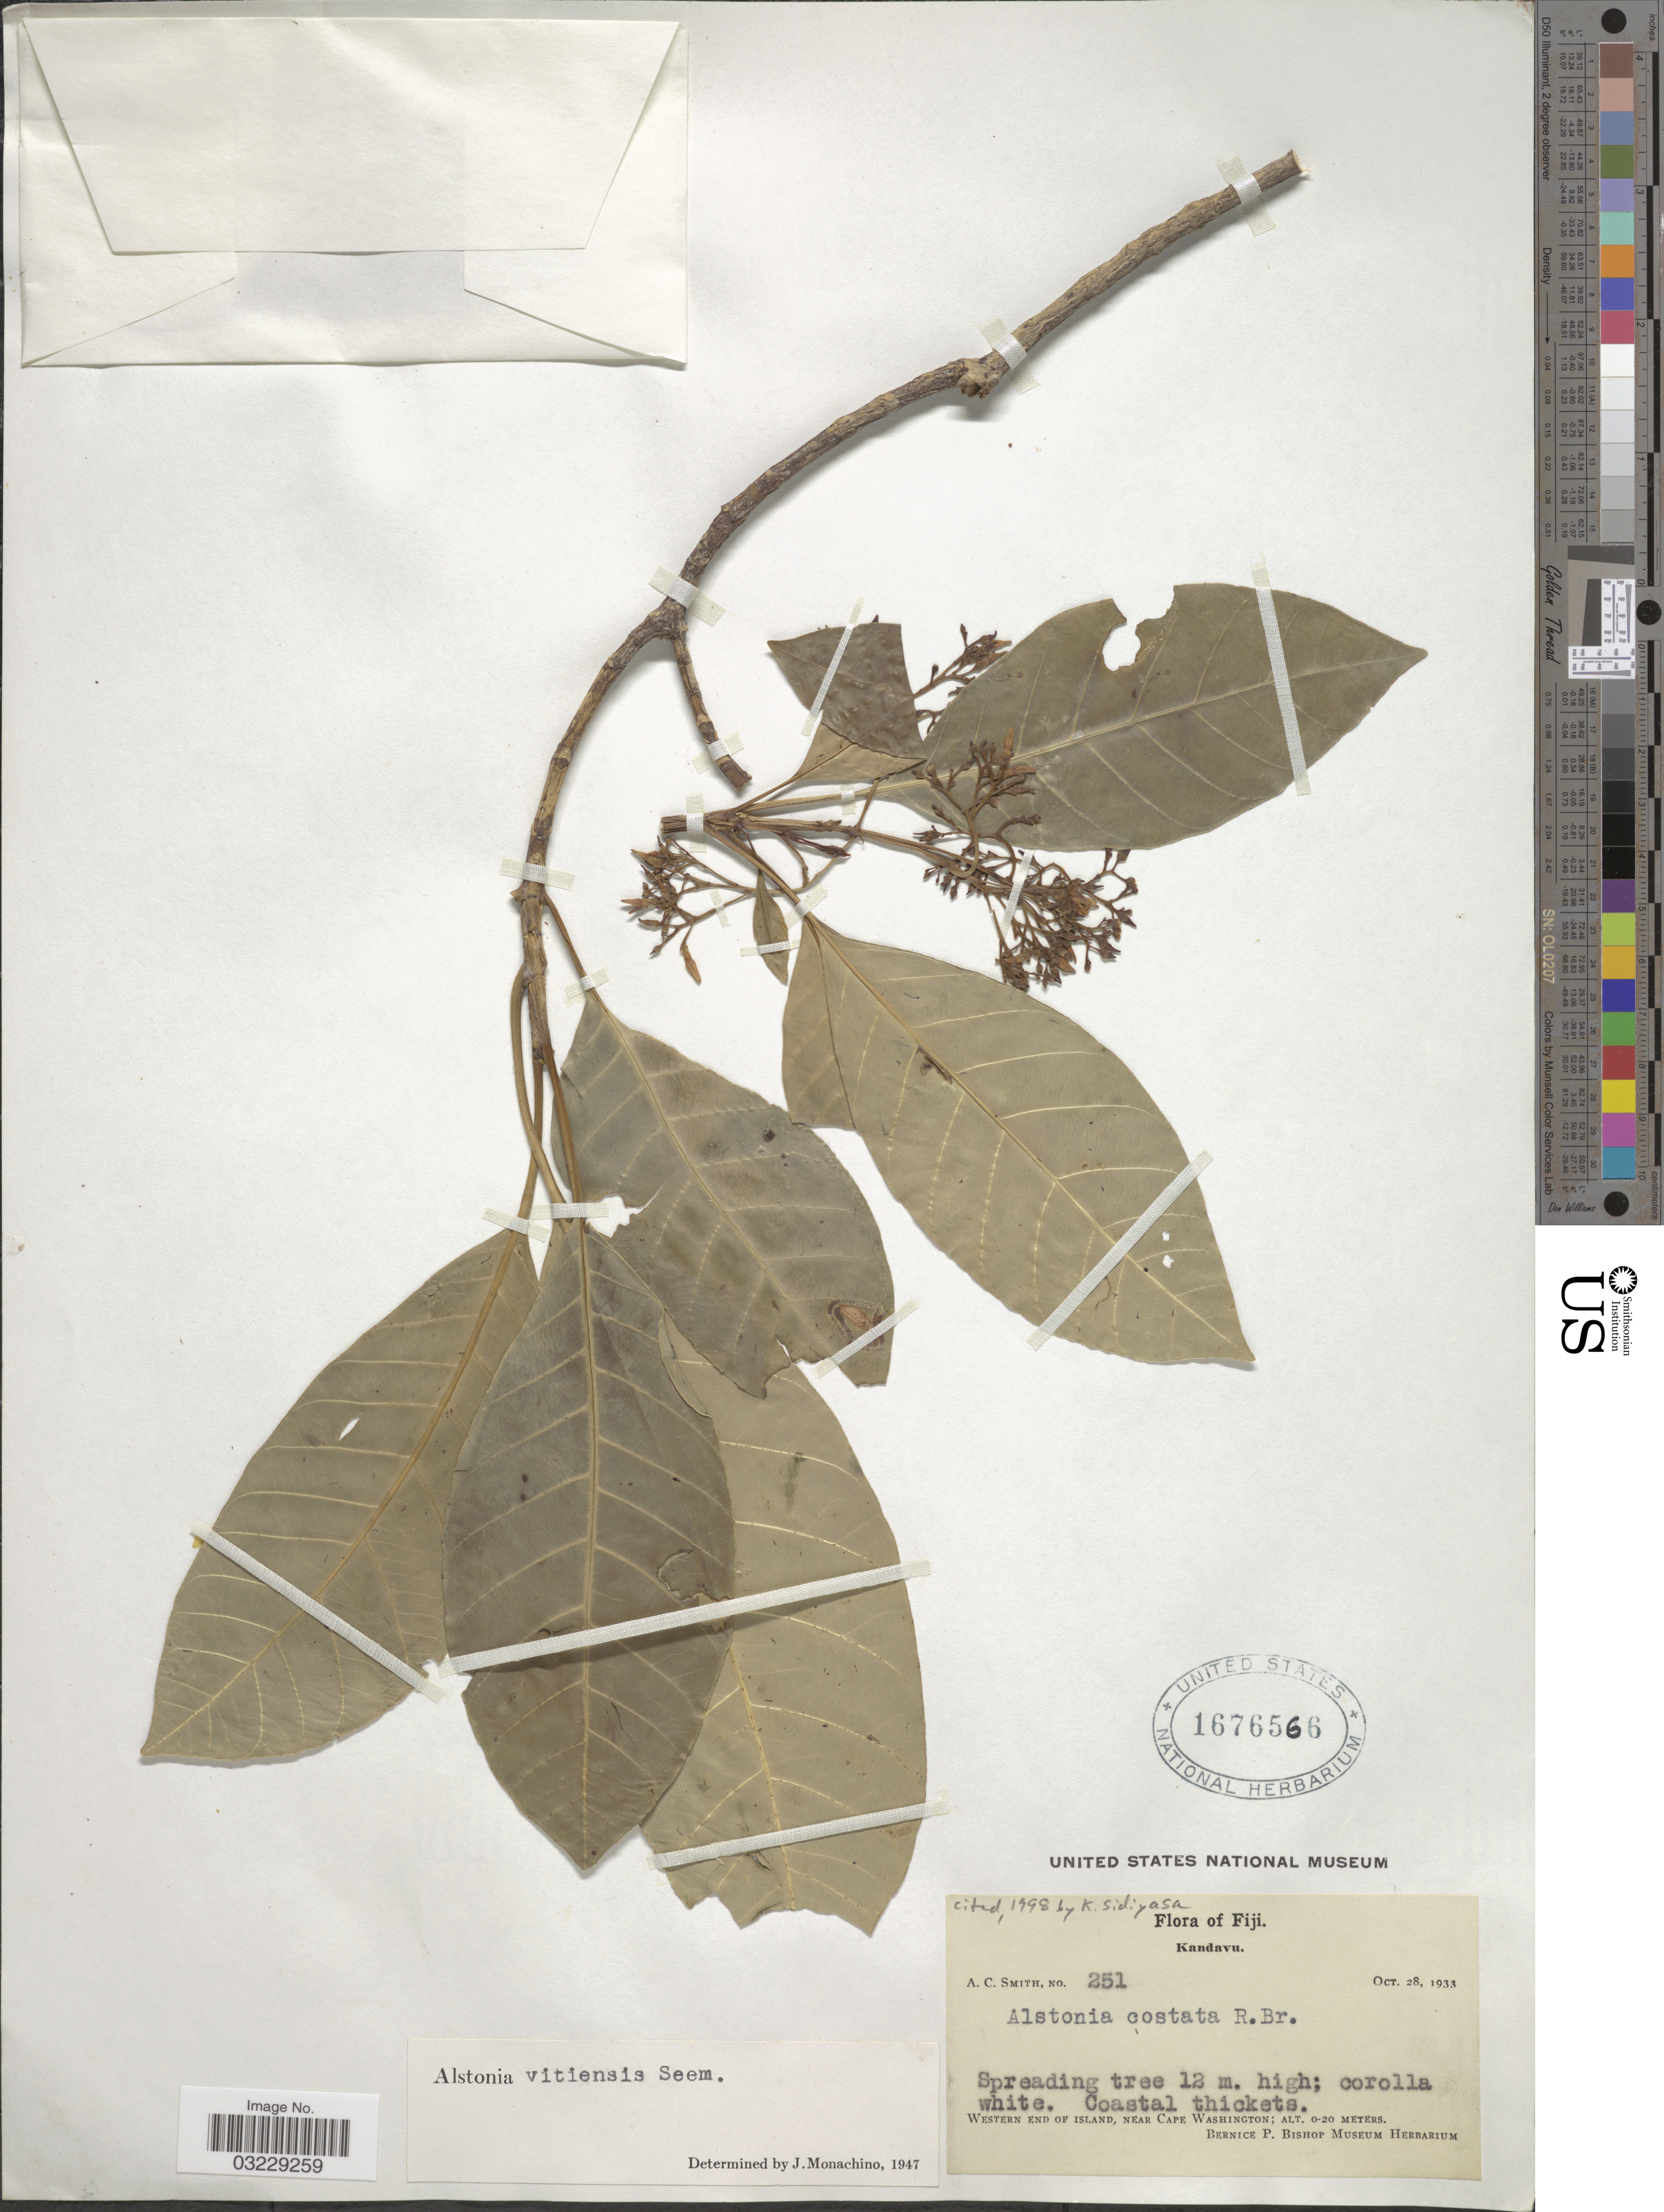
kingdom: Plantae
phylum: Tracheophyta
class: Magnoliopsida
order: Gentianales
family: Apocynaceae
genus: Alstonia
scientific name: Alstonia sp.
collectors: A. C. Smith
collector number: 251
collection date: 1933-10-28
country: Fiji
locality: Kandavu. Western end of island, near Cape Washington.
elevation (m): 0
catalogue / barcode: US 1676566